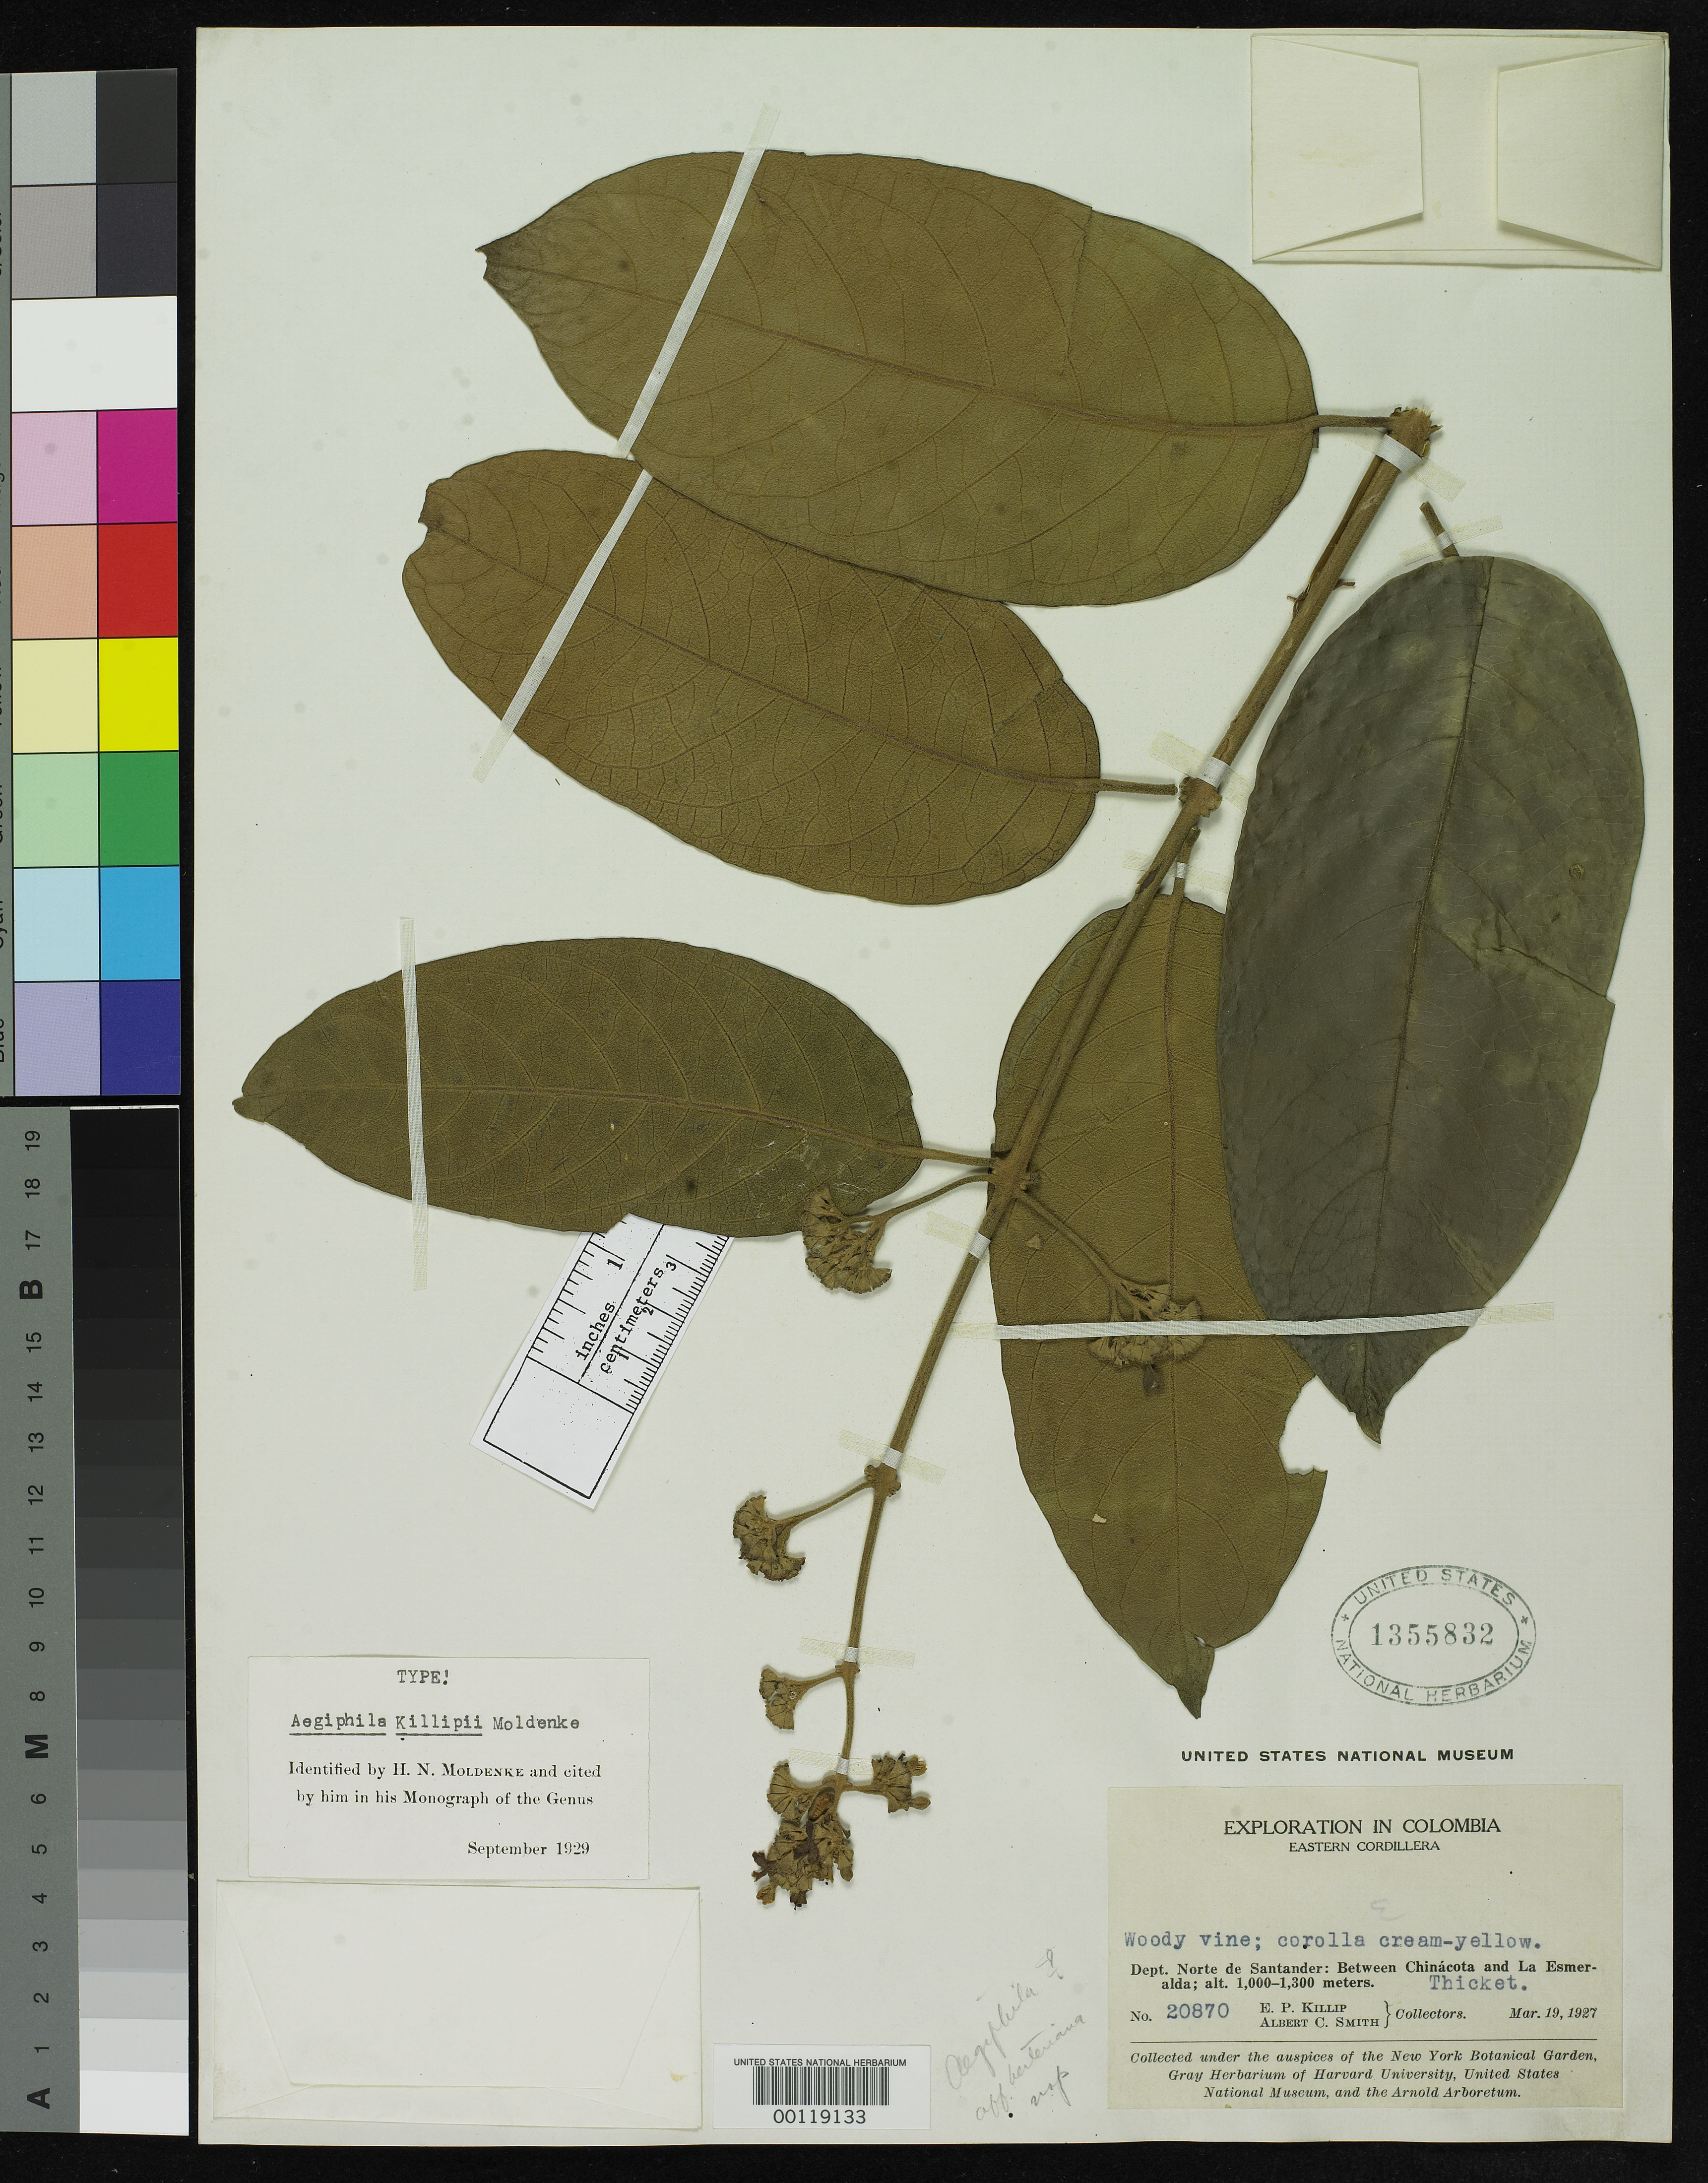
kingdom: Plantae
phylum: Tracheophyta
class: Magnoliopsida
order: Lamiales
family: Lamiaceae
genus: Aegiphila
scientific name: Aegiphila killipii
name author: Moldenke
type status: Holotype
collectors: E. P. Killip & A. C. Smith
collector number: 20870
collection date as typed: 19 Mar 1927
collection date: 1927-03-19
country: Colombia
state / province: Norte de Santander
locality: Between China Cota and La Esmeralda.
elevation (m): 1000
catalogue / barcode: US 1355832